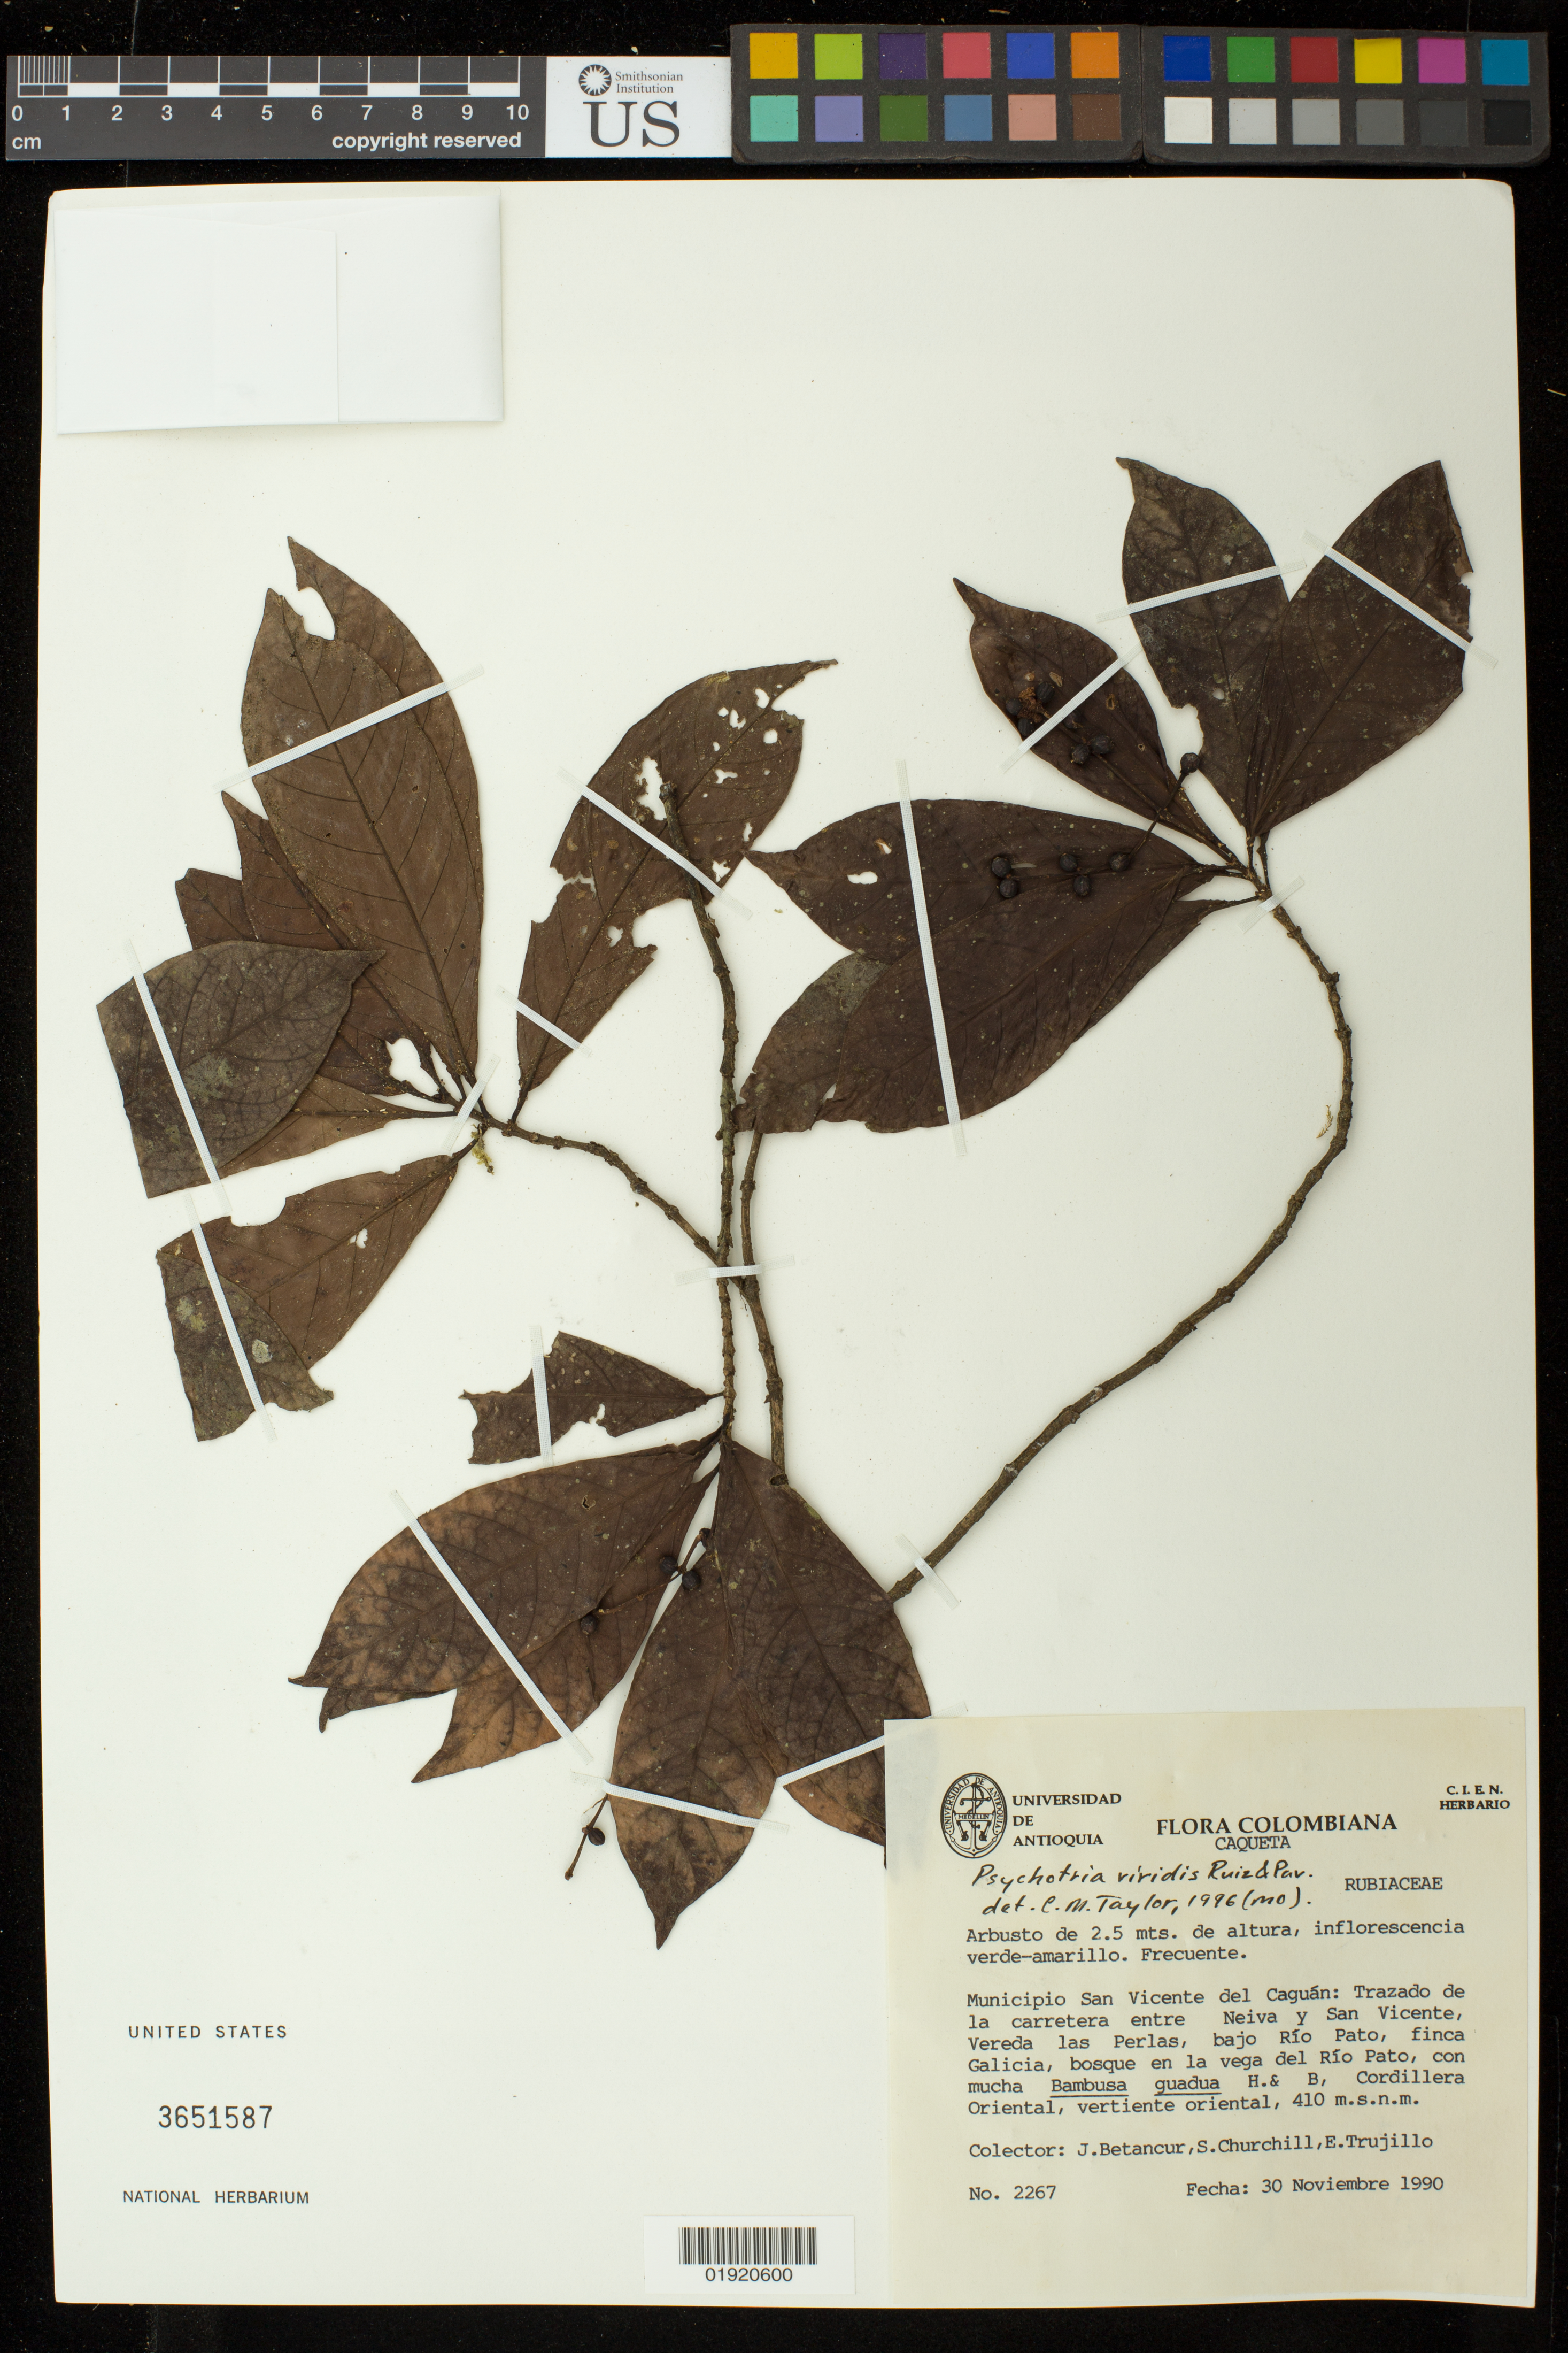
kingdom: Plantae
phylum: Tracheophyta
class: Magnoliopsida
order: Gentianales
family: Rubiaceae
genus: Psychotria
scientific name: Psychotria viridis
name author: Ruiz & Pav.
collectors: J. Betancur, S. Churchill & E. Trujillo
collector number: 2267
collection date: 1990-11-30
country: Colombia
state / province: Caqueta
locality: Colombia. Caqueta. Municipio San Vincente del Caguan.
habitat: Trazado de la carretera entre Neiva y San Vincente, Vereda las Perlas, bajo Rio Pato, finca Galicia, Bosque en la vega del Rio Pato, con mucha Bambusa guadua H.& B, Cordillera Oriental, vertiente oriental.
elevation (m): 410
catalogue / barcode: US 3651587